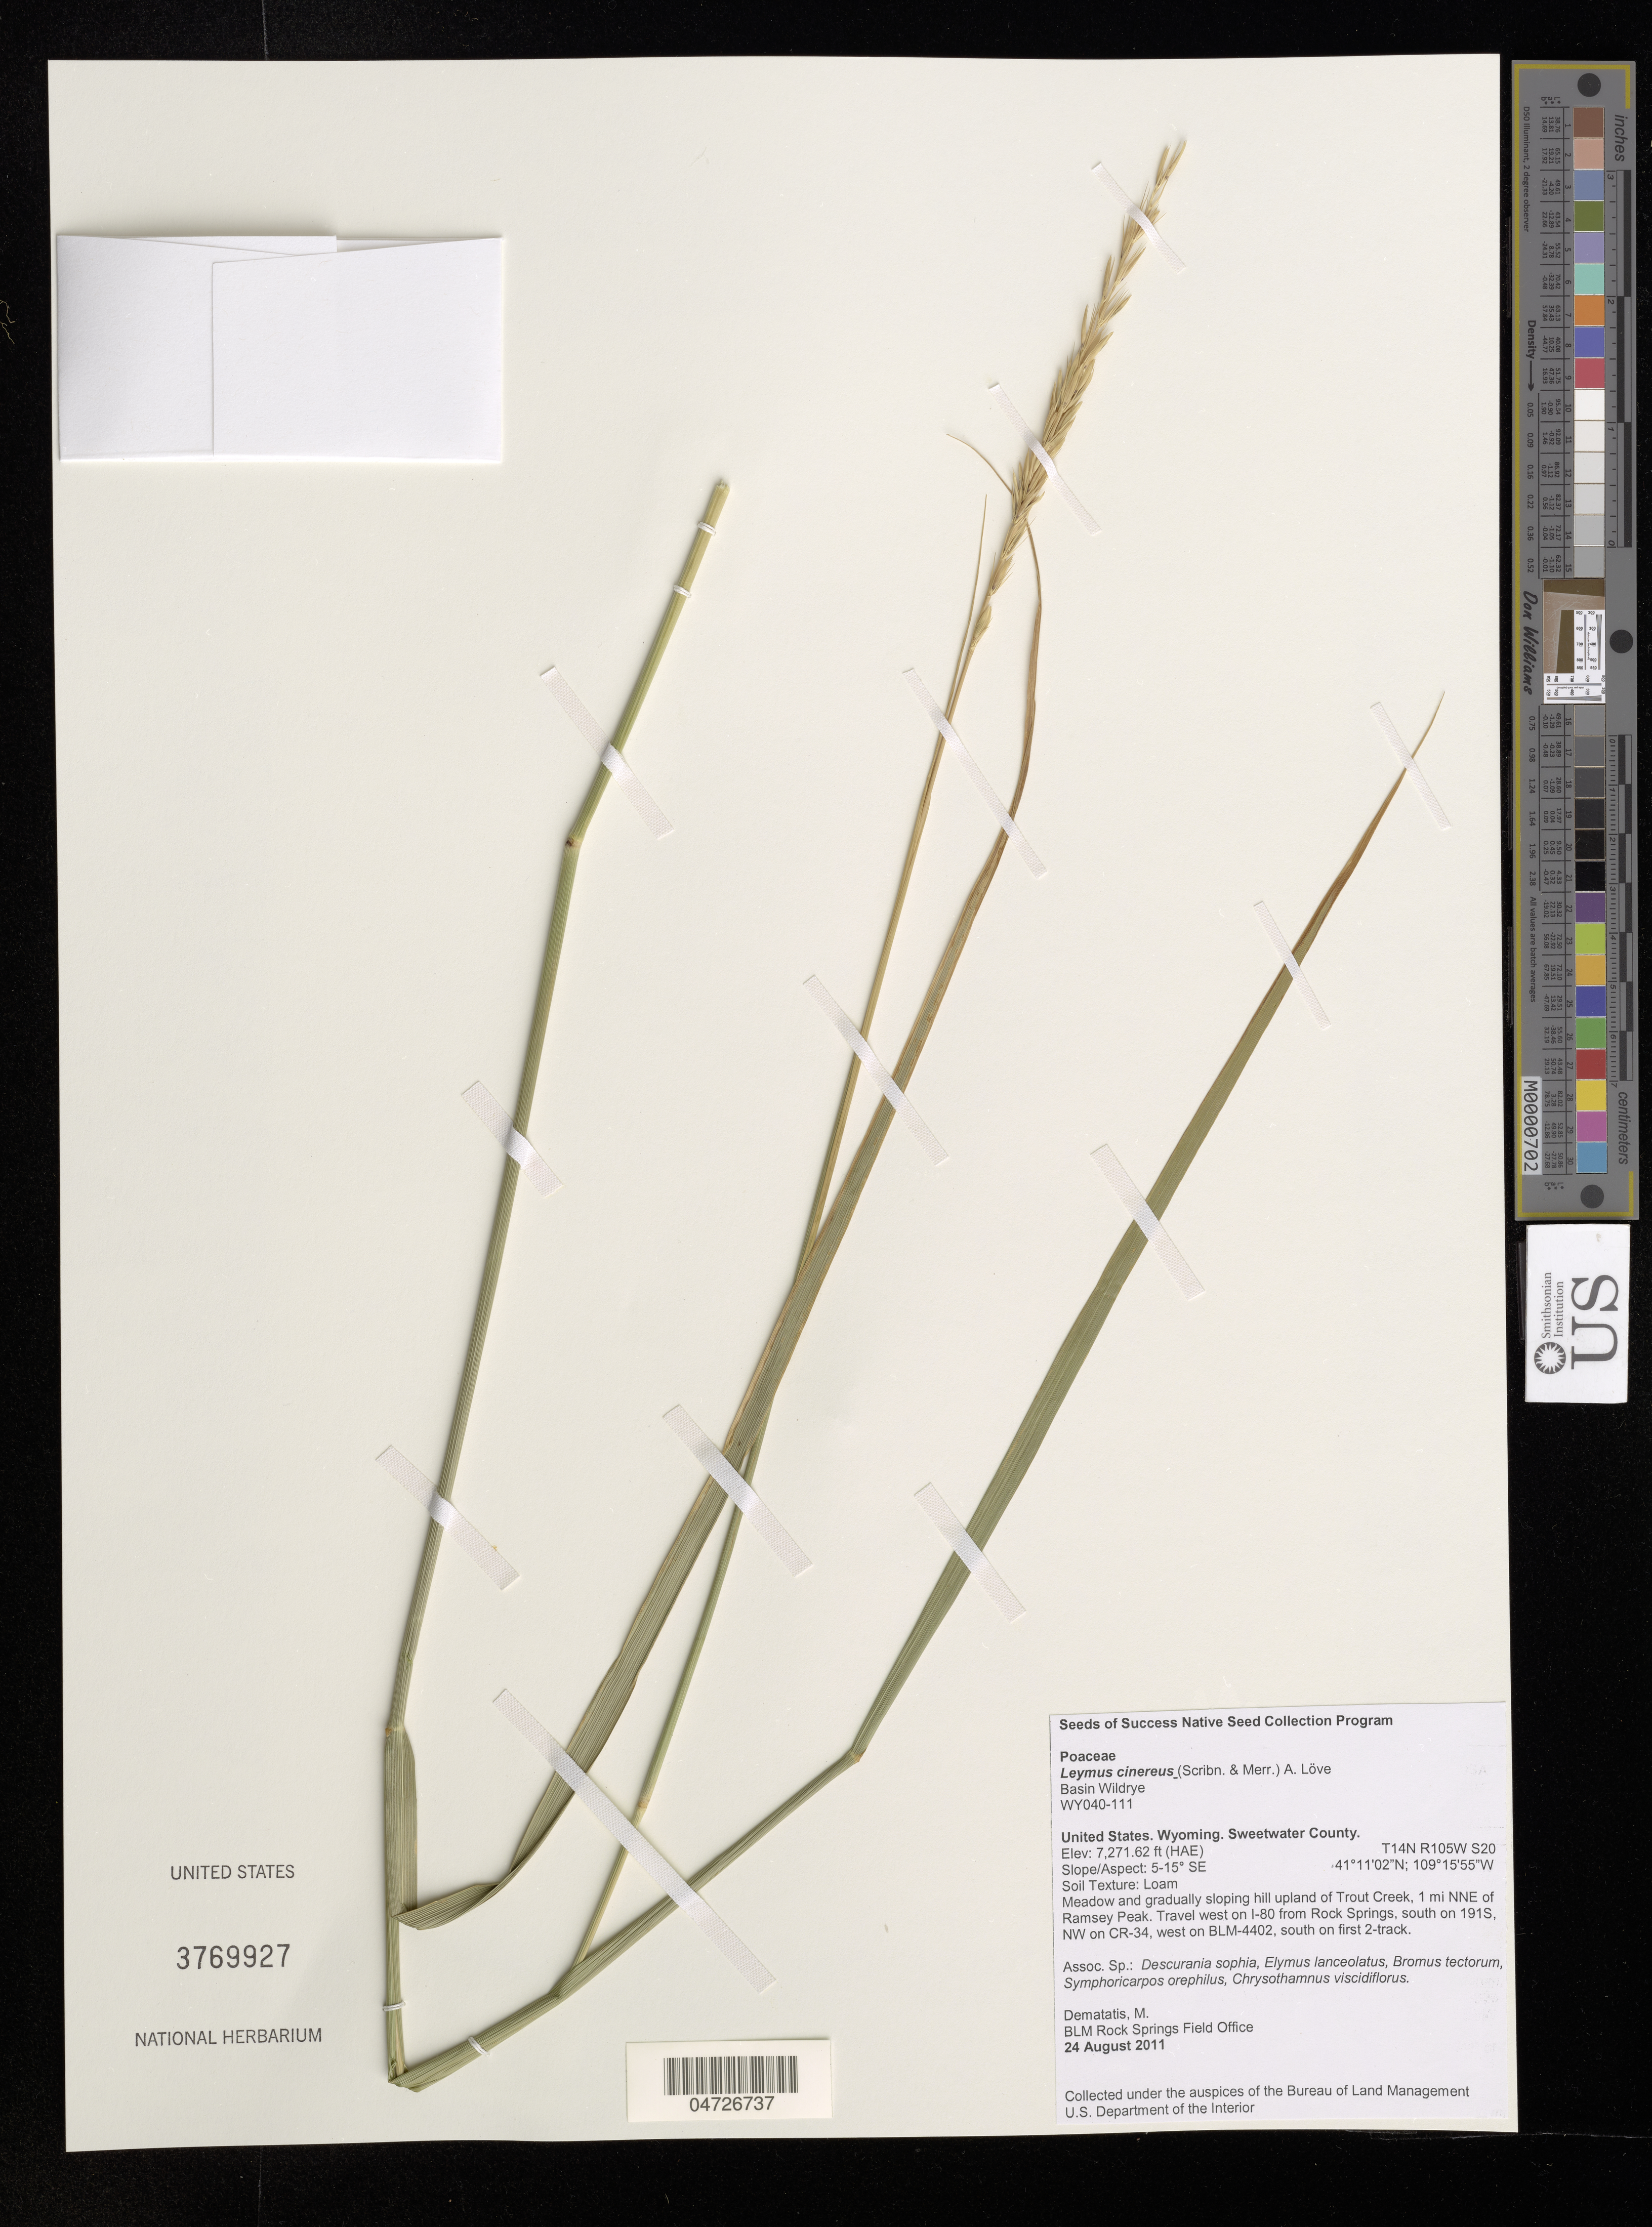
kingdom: Plantae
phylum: Tracheophyta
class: Liliopsida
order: Poales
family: Poaceae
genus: Leymus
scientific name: Leymus cinereus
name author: (Scribn. & Merr.) Á. Löve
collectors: M. Dematatis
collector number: WY040-111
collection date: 2011-08-24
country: United States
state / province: Wyoming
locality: Sweetwater County. Upland of Trout Creek, 1 mi NNE of Ramsey Peak. Travel west on I-80 from Rock Springs, south on 191S, NW on CR-34, west on BLM-4402, south on first 2-track.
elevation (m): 2216.39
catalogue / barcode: US 3769927